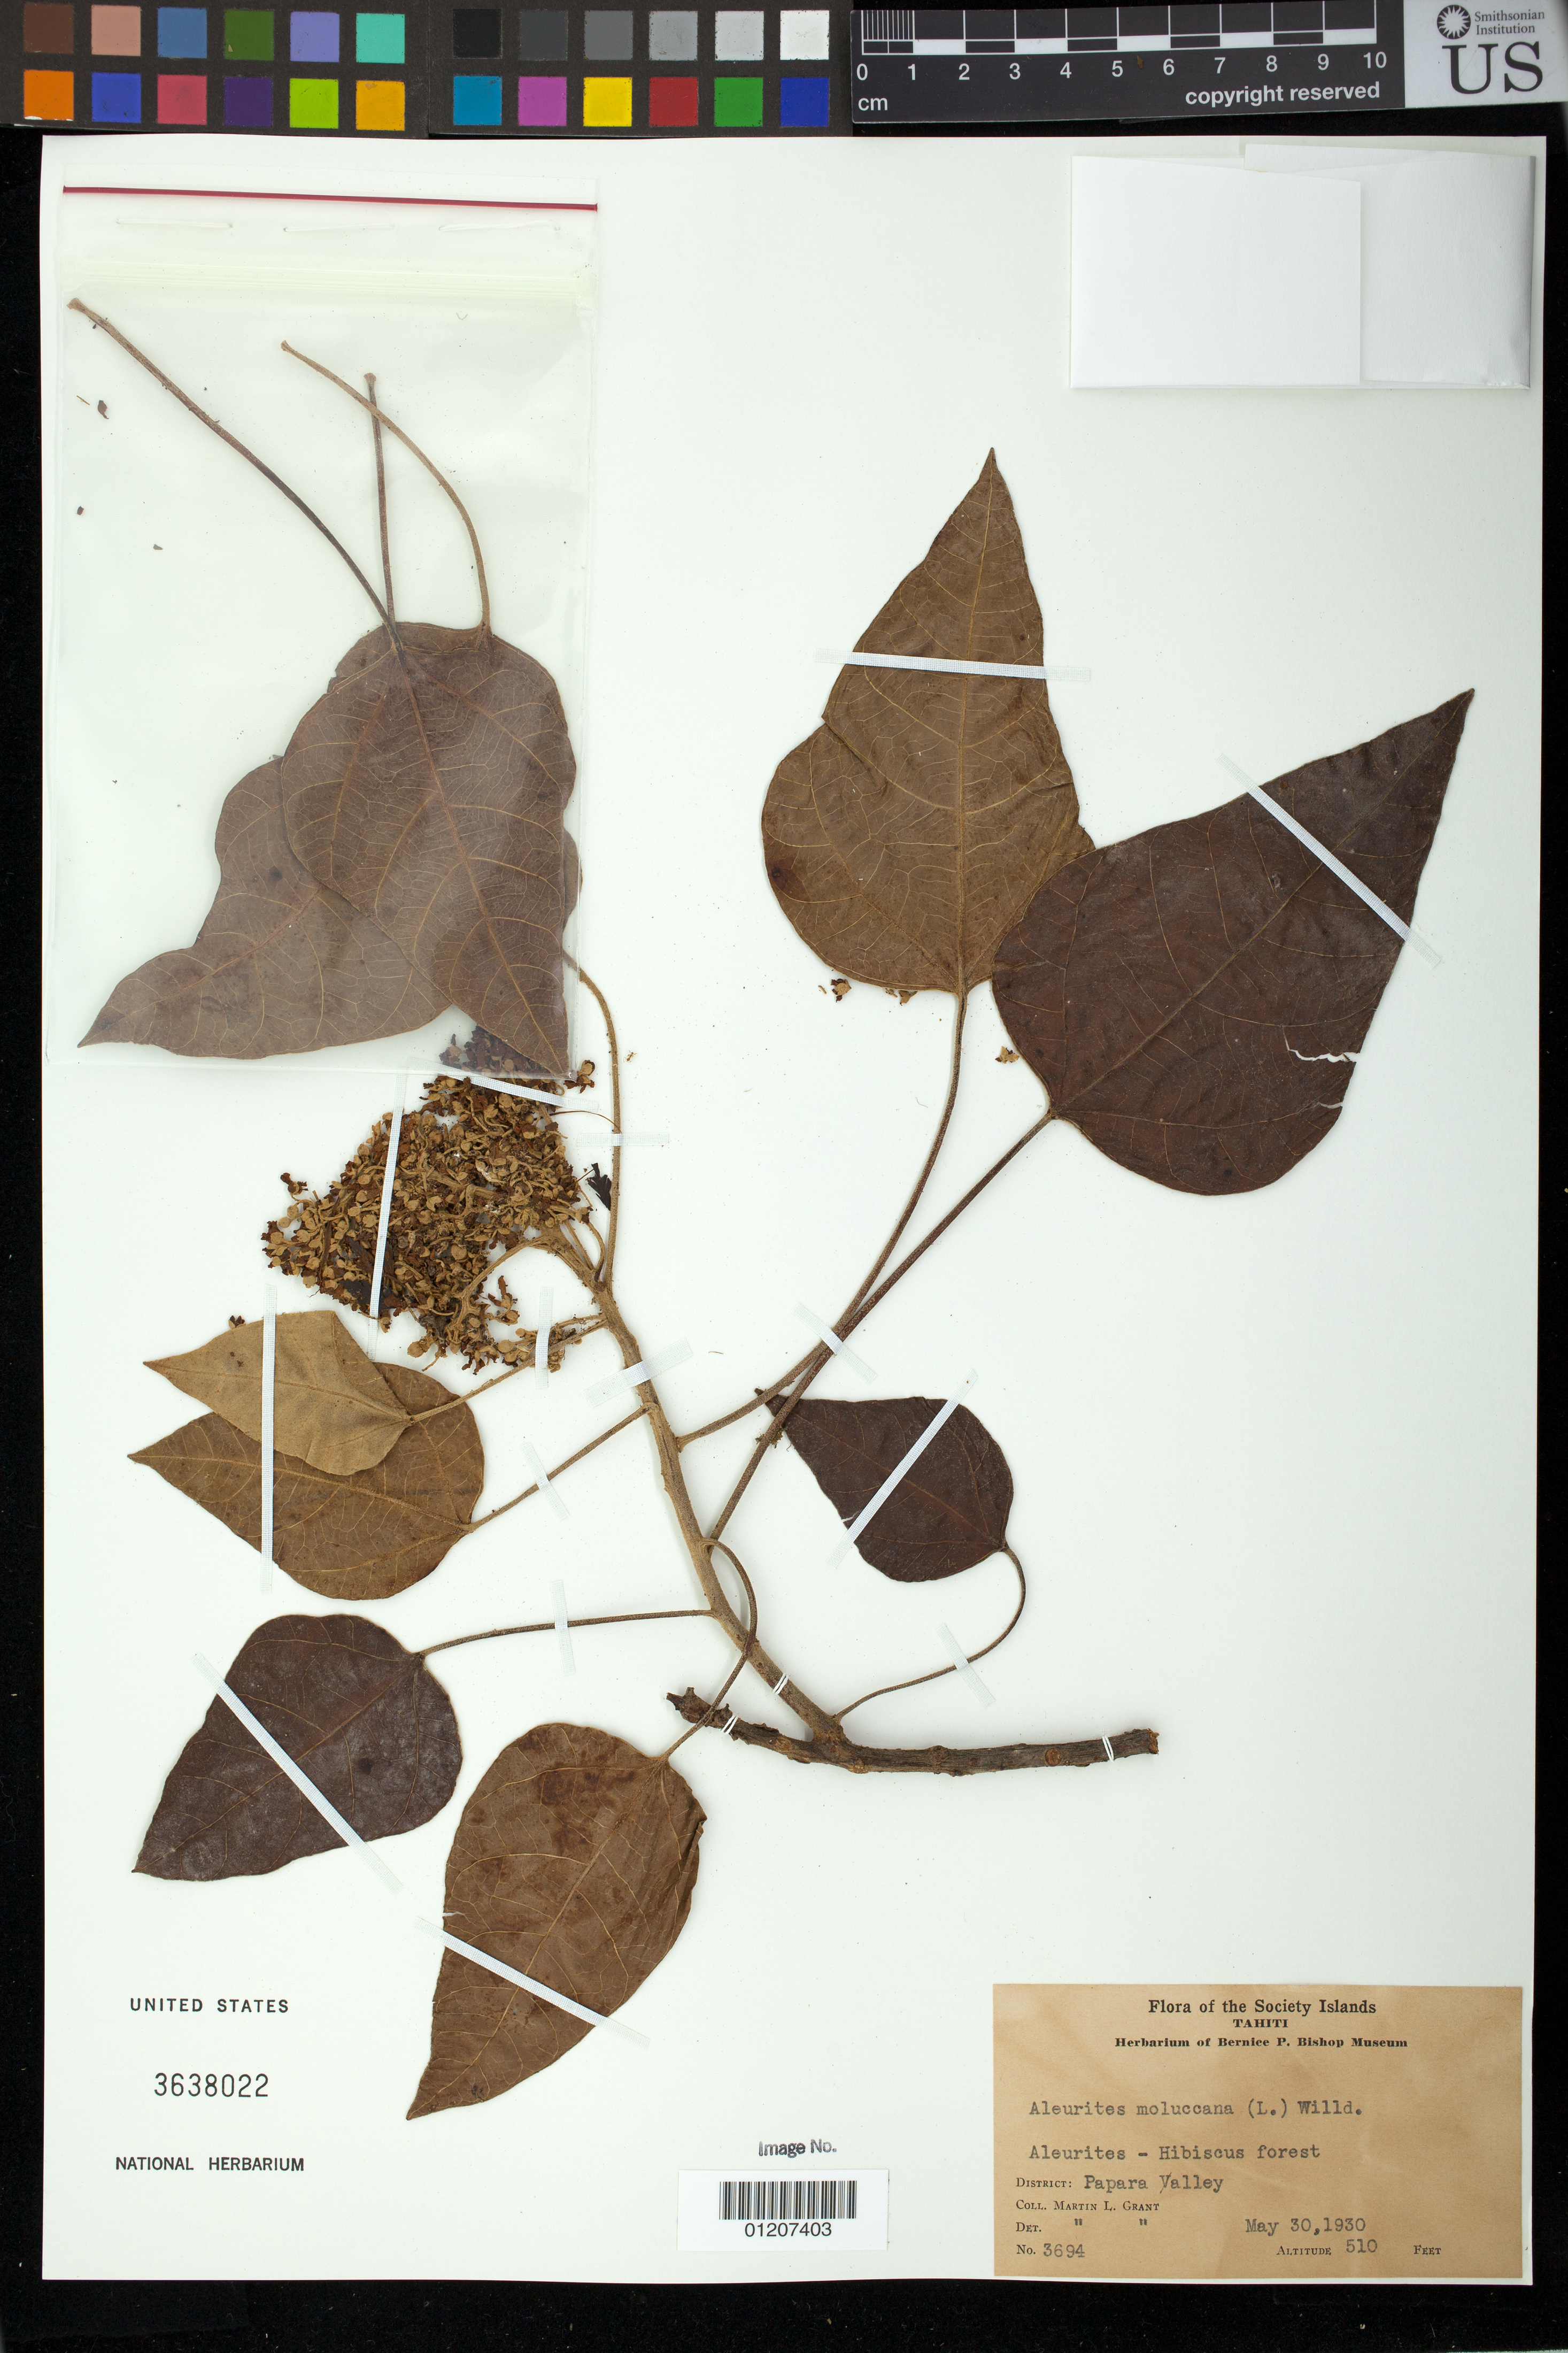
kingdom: Plantae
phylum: Tracheophyta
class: Magnoliopsida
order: Malpighiales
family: Euphorbiaceae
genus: Aleurites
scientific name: Aleurites moluccanus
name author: (L.) Willd.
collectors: M. L. Grant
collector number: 3694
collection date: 1930-05-30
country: French Polynesia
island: Tahiti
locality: Papara Valley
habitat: Hibiscus forest.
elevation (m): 155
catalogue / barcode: US 3638022 01207403